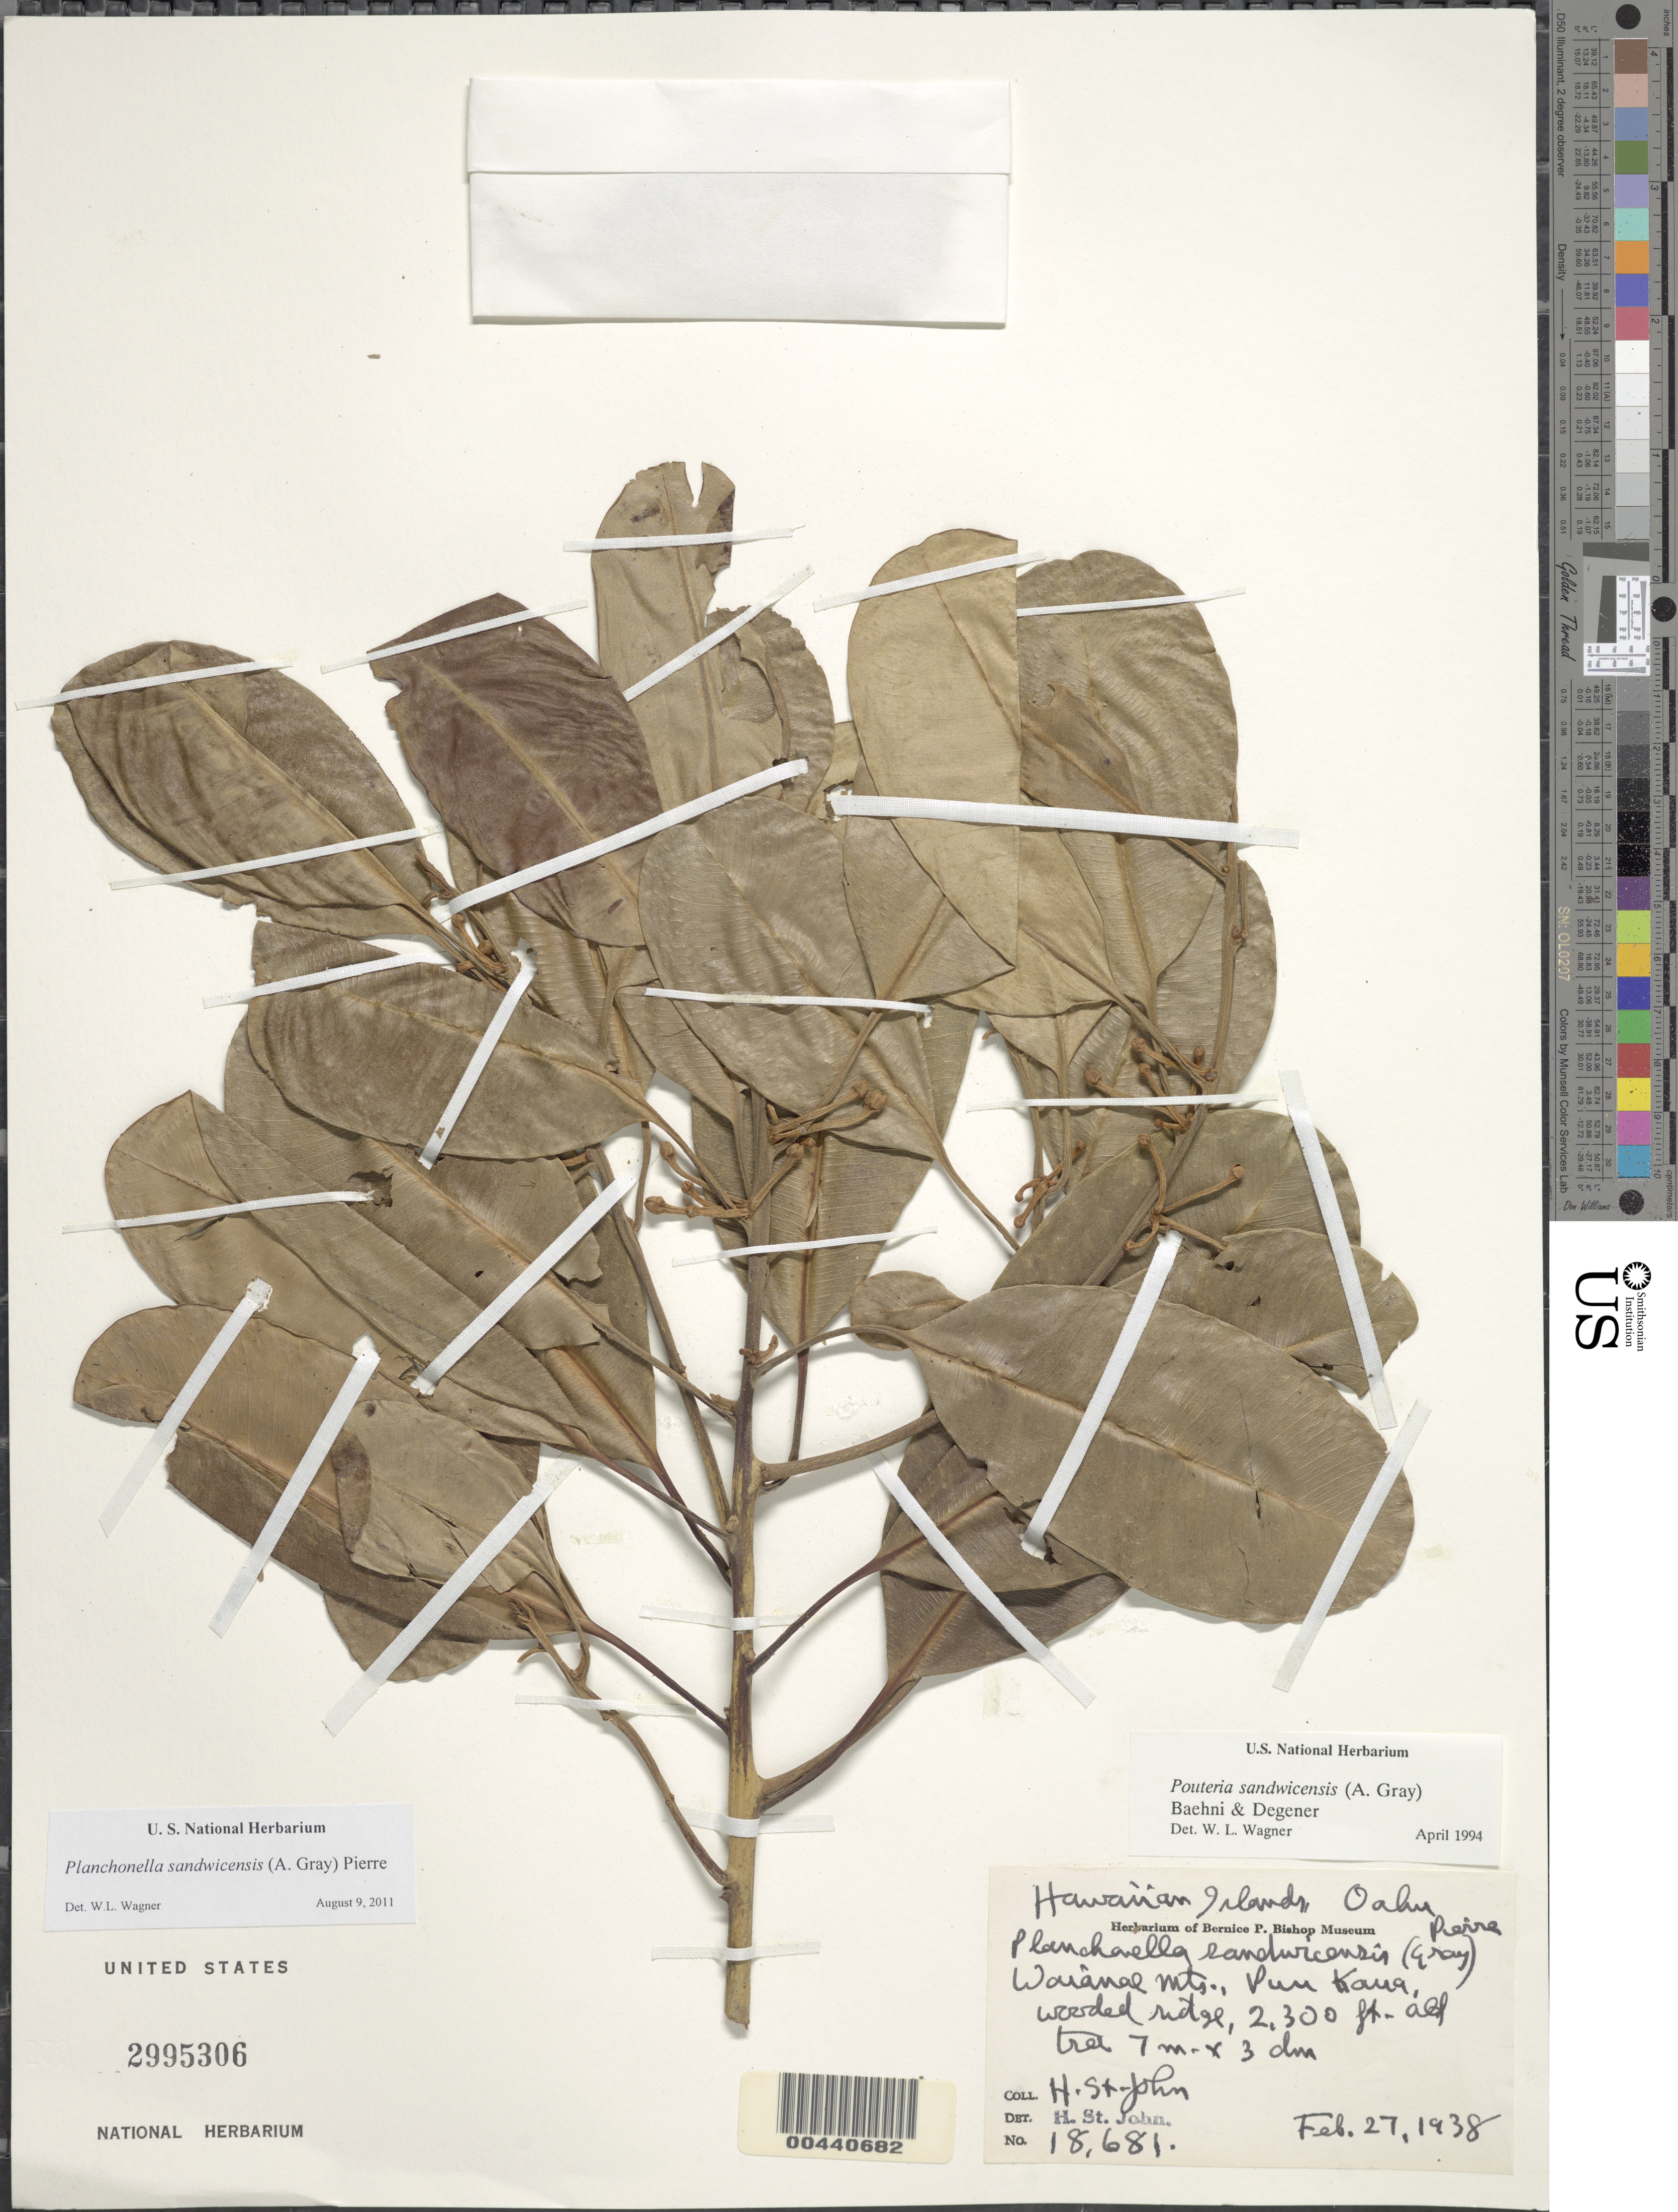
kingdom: Plantae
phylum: Tracheophyta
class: Magnoliopsida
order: Ericales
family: Sapotaceae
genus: Planchonella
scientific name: Planchonella sandwicensis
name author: (A. Gray) Pierre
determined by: Wagner, W. L., (BOT), Smithsonian Institution - National Museum of Natural History (UNITED STATES)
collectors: H. St. John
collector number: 18681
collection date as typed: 27 Feb 1938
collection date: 1938-02-27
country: United States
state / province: Hawaii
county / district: Honolulu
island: Oahu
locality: Waianae Mts., Puu Kaua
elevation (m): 701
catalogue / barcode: US 2995306